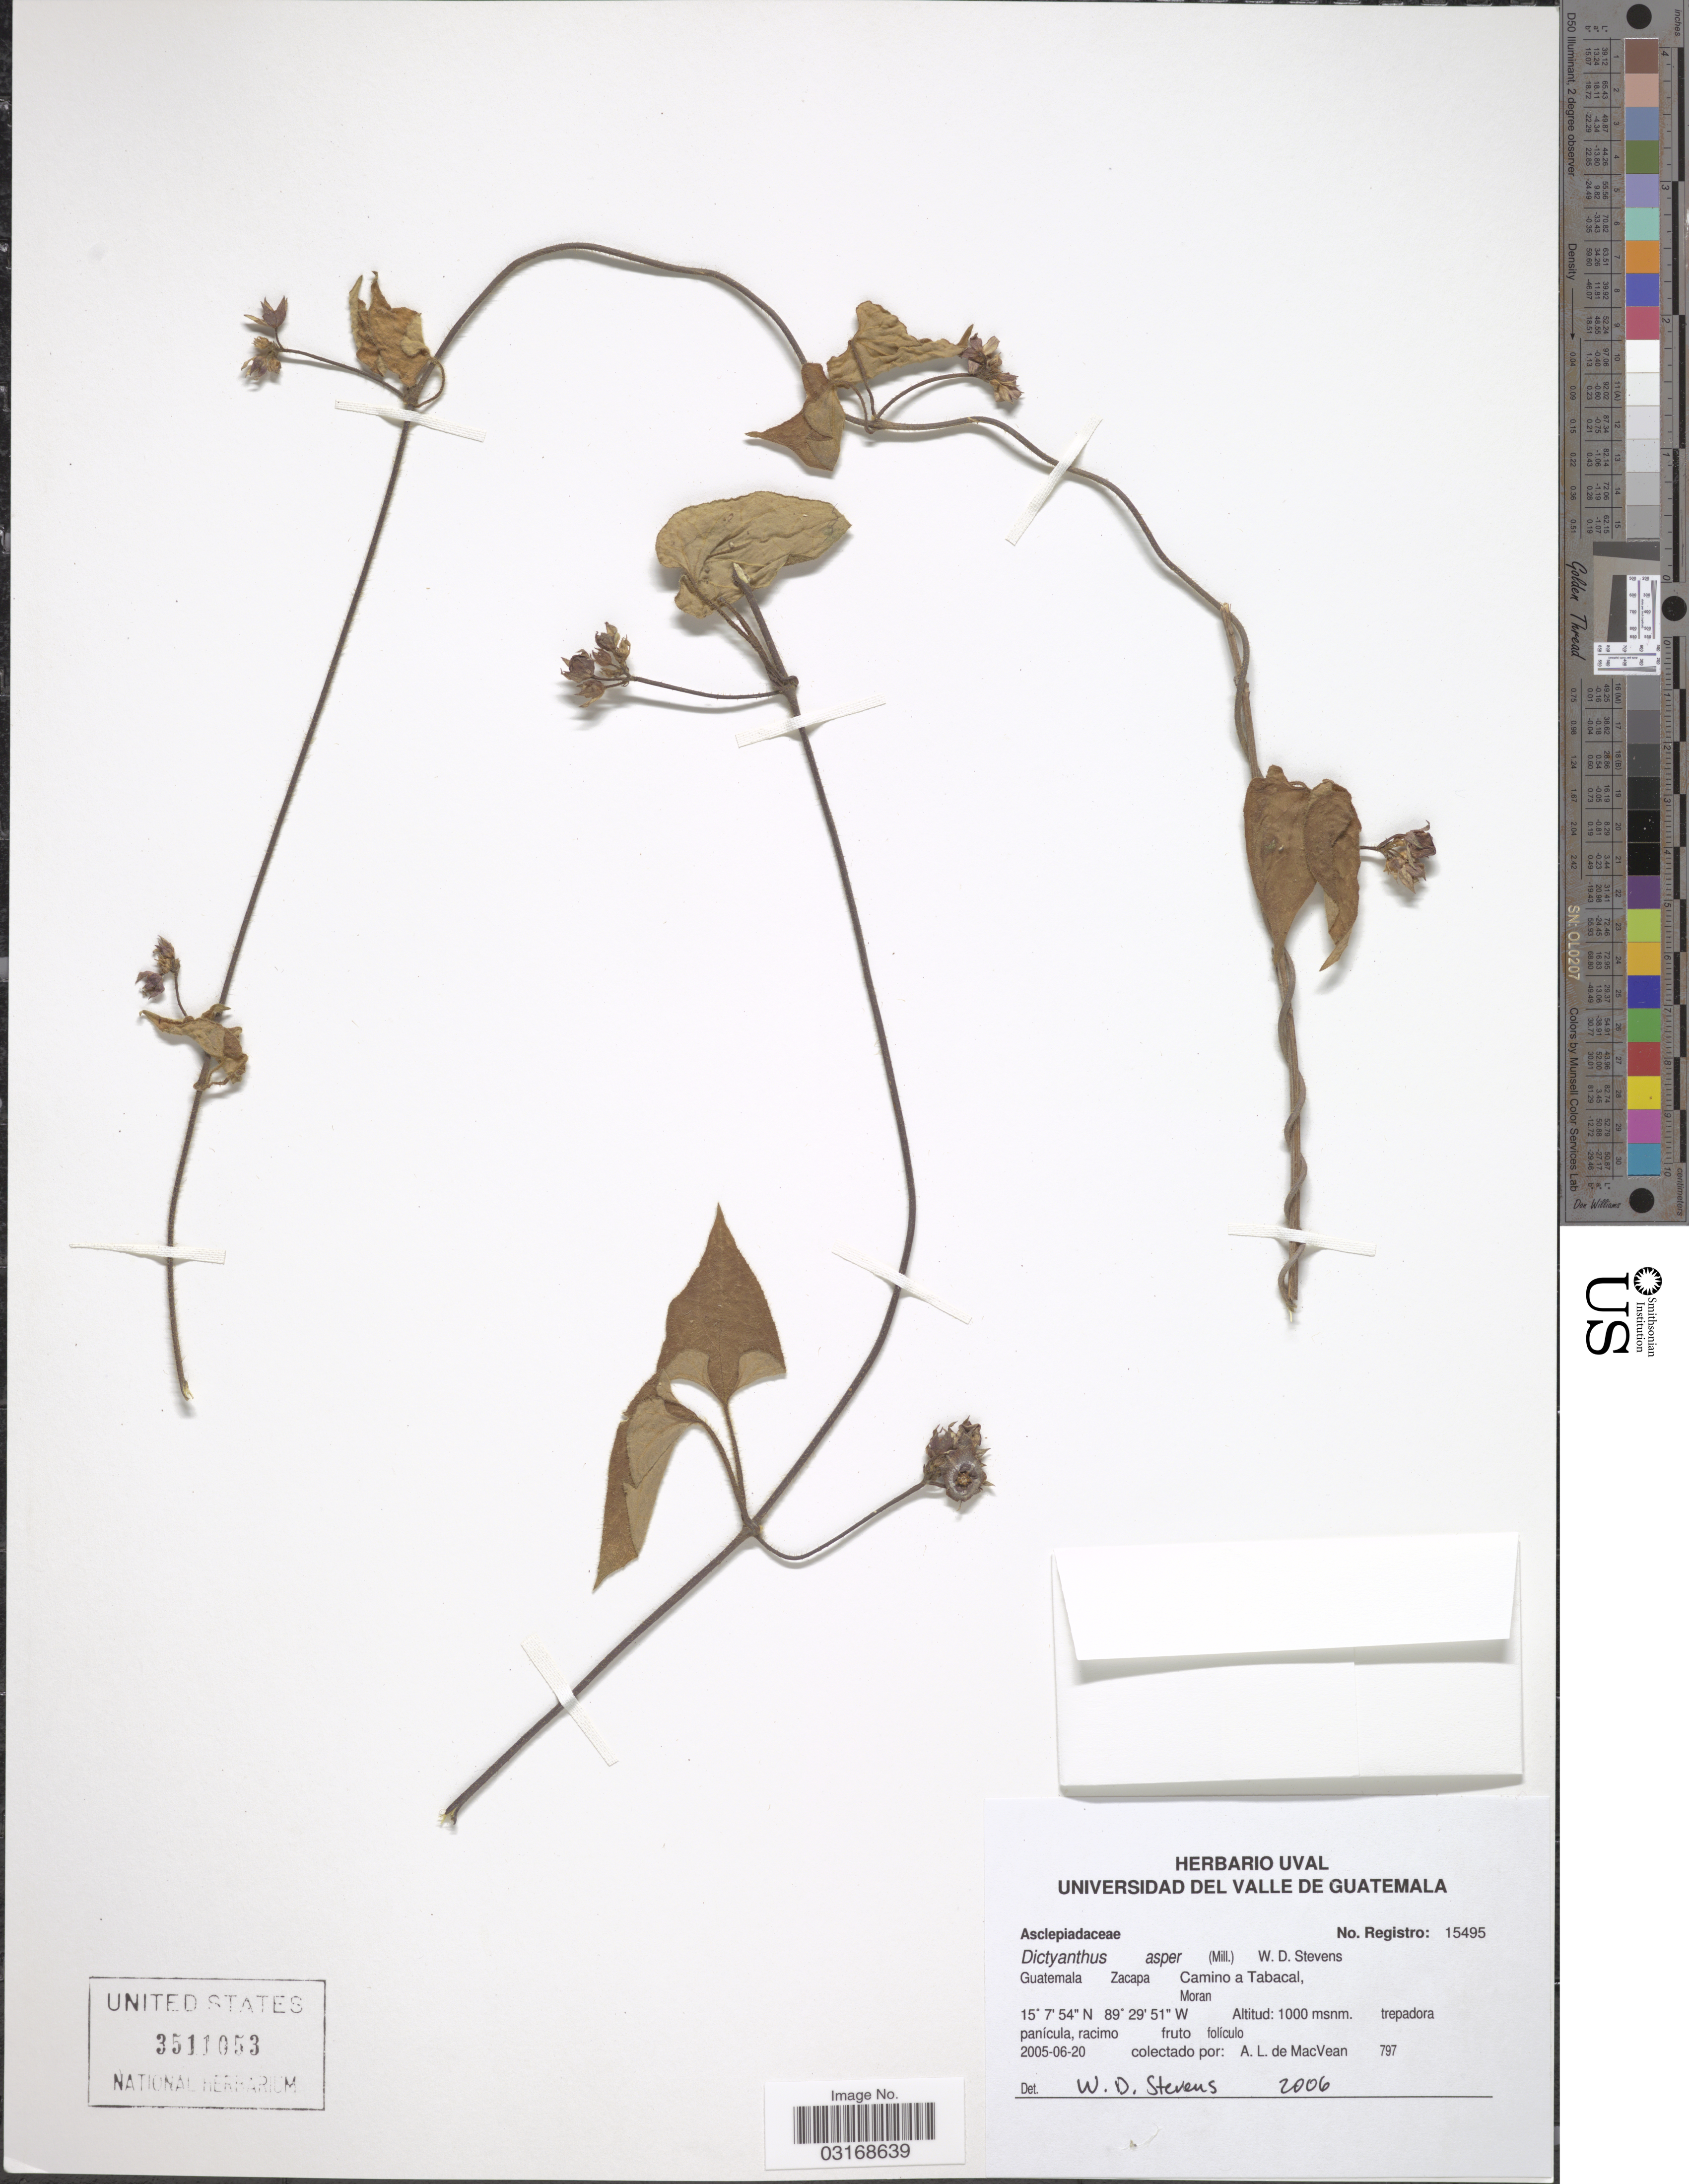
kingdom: Plantae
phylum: Tracheophyta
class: Magnoliopsida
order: Gentianales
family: Apocynaceae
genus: Matelea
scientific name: Matelea aspera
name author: (Mill.) W.D. Stevens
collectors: A. MacVean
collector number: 797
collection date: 2005-06-20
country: Guatemala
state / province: Zacapa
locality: Camino a Tabacal, Moran.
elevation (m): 1000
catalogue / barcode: US 3511053